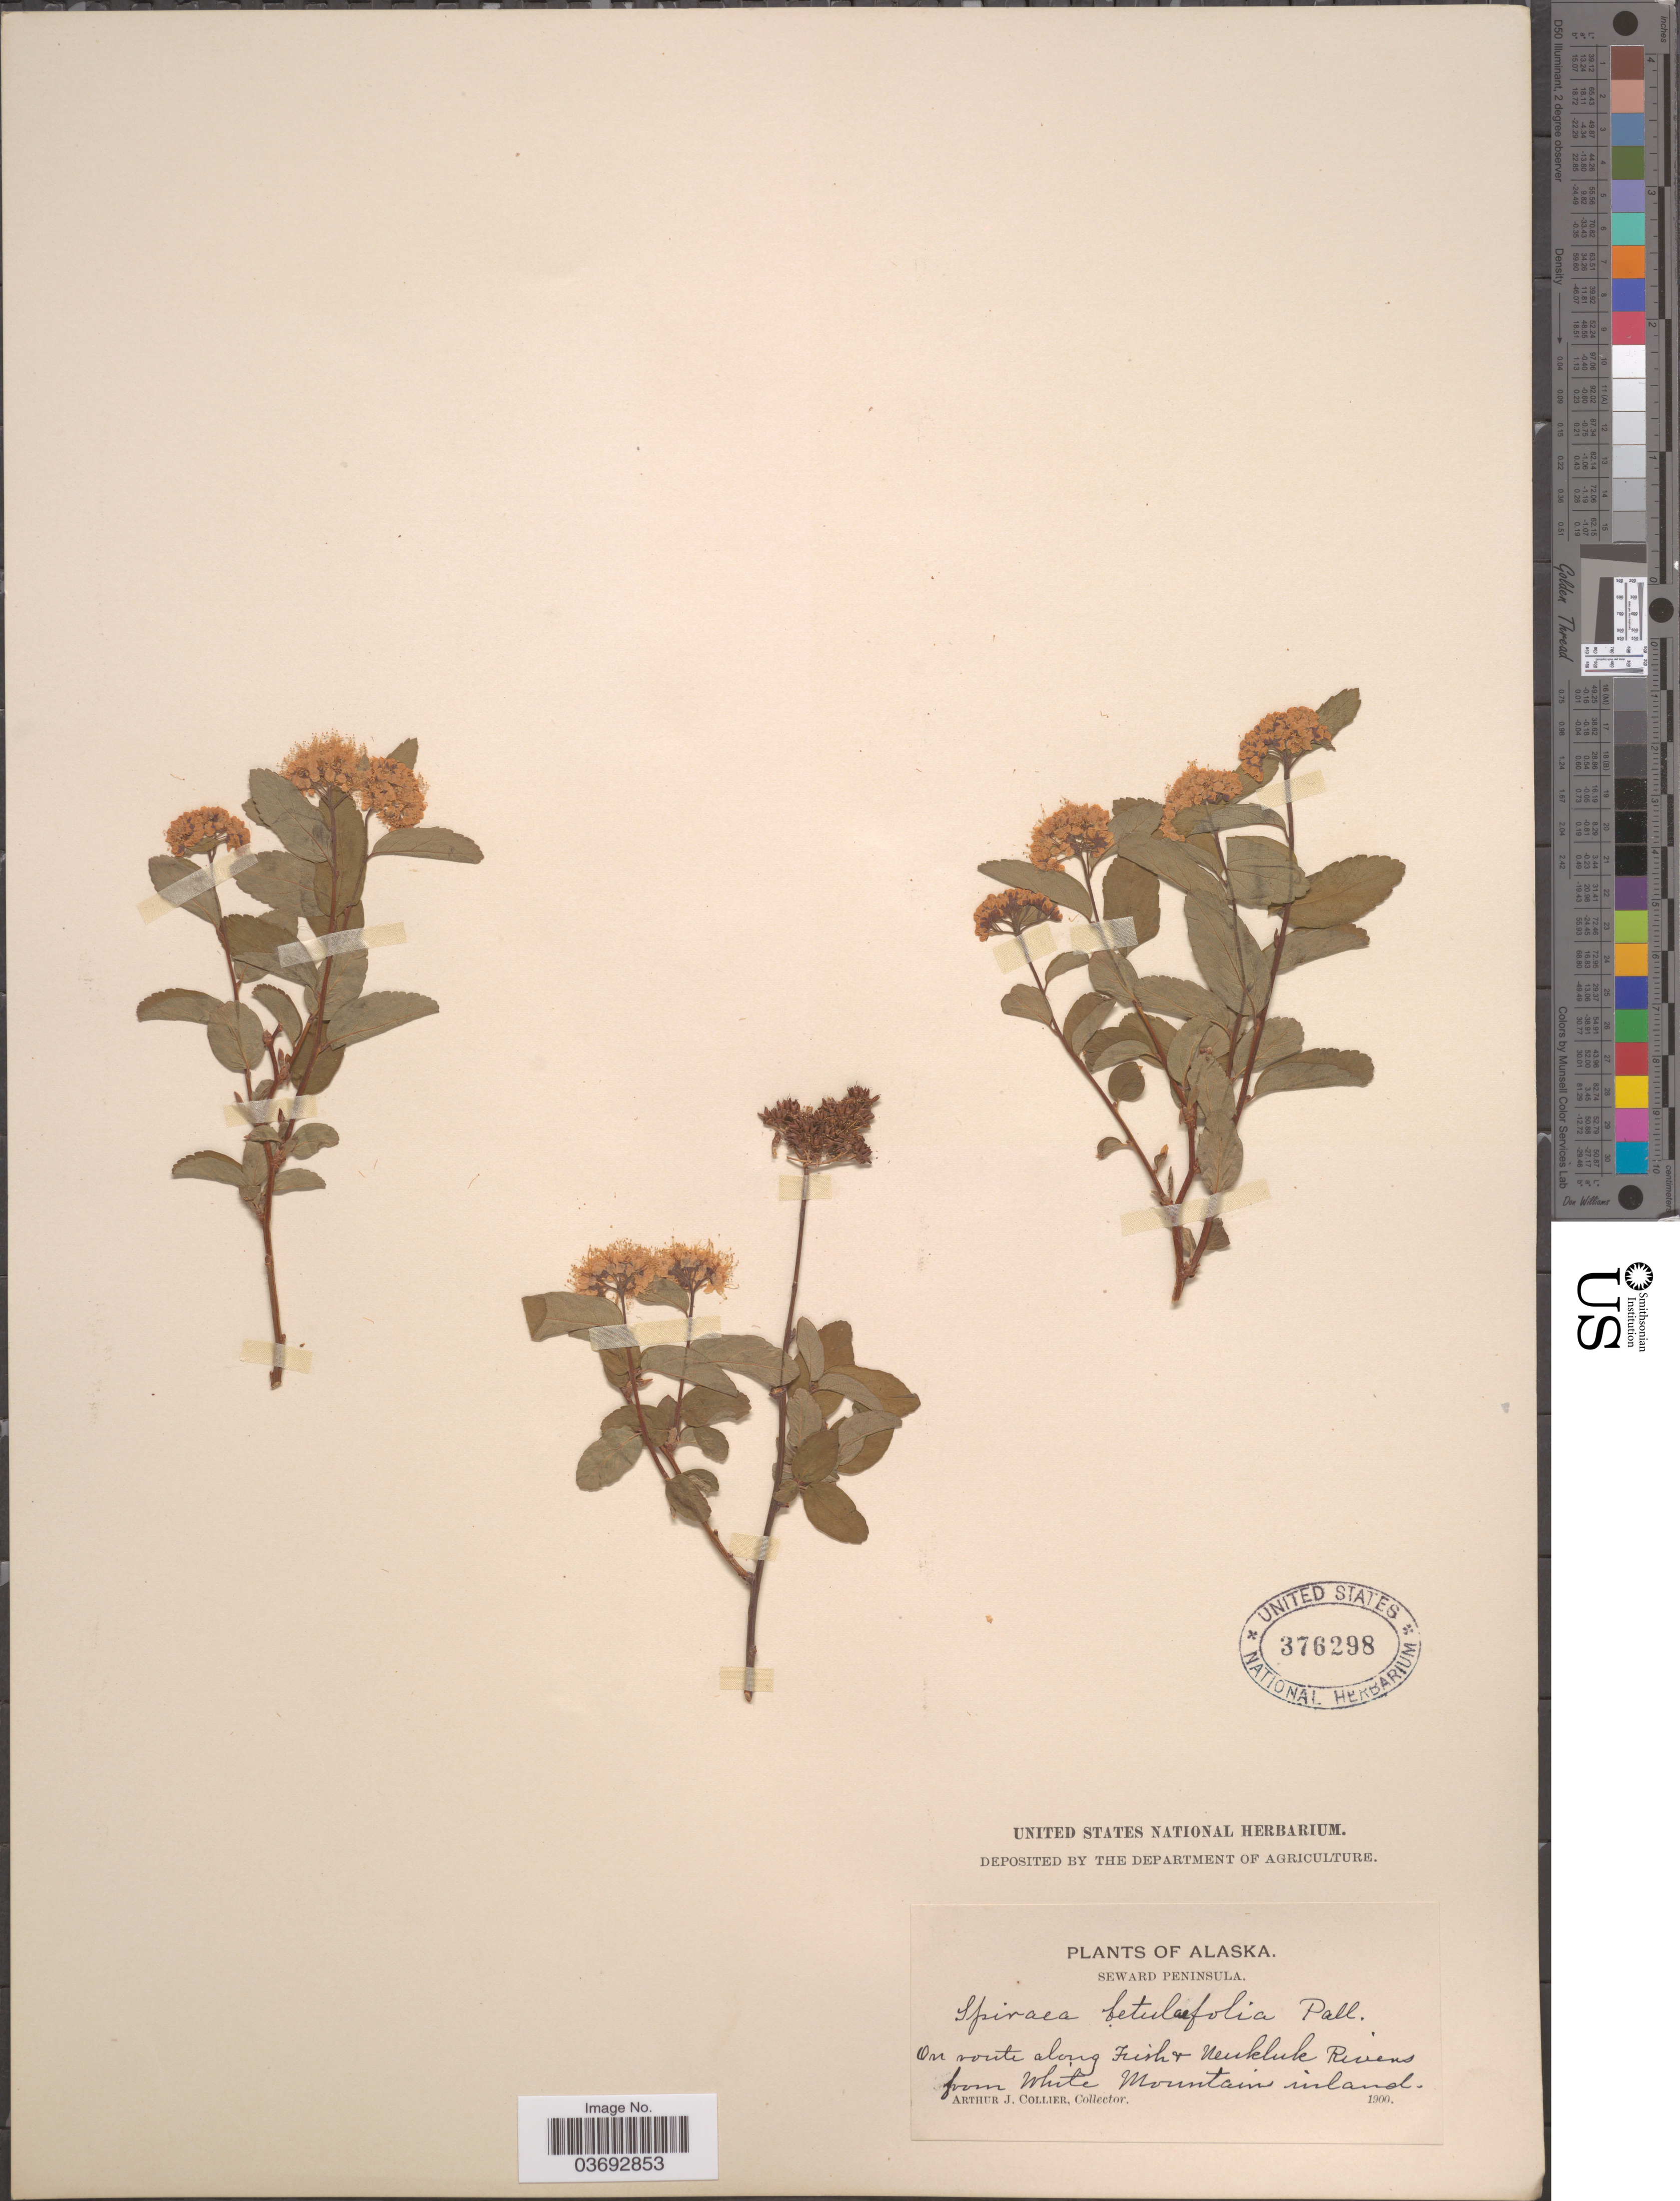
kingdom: Plantae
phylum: Tracheophyta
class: Magnoliopsida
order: Rosales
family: Rosaceae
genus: Spiraea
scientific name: Spiraea stevenii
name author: (C.K. Schneid.) Rydb.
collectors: A. Collier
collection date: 1900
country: United States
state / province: Alaska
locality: Seward Peninsula. On route along Fish & Neukluk Rivers from White Mountain inland.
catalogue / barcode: US 376298